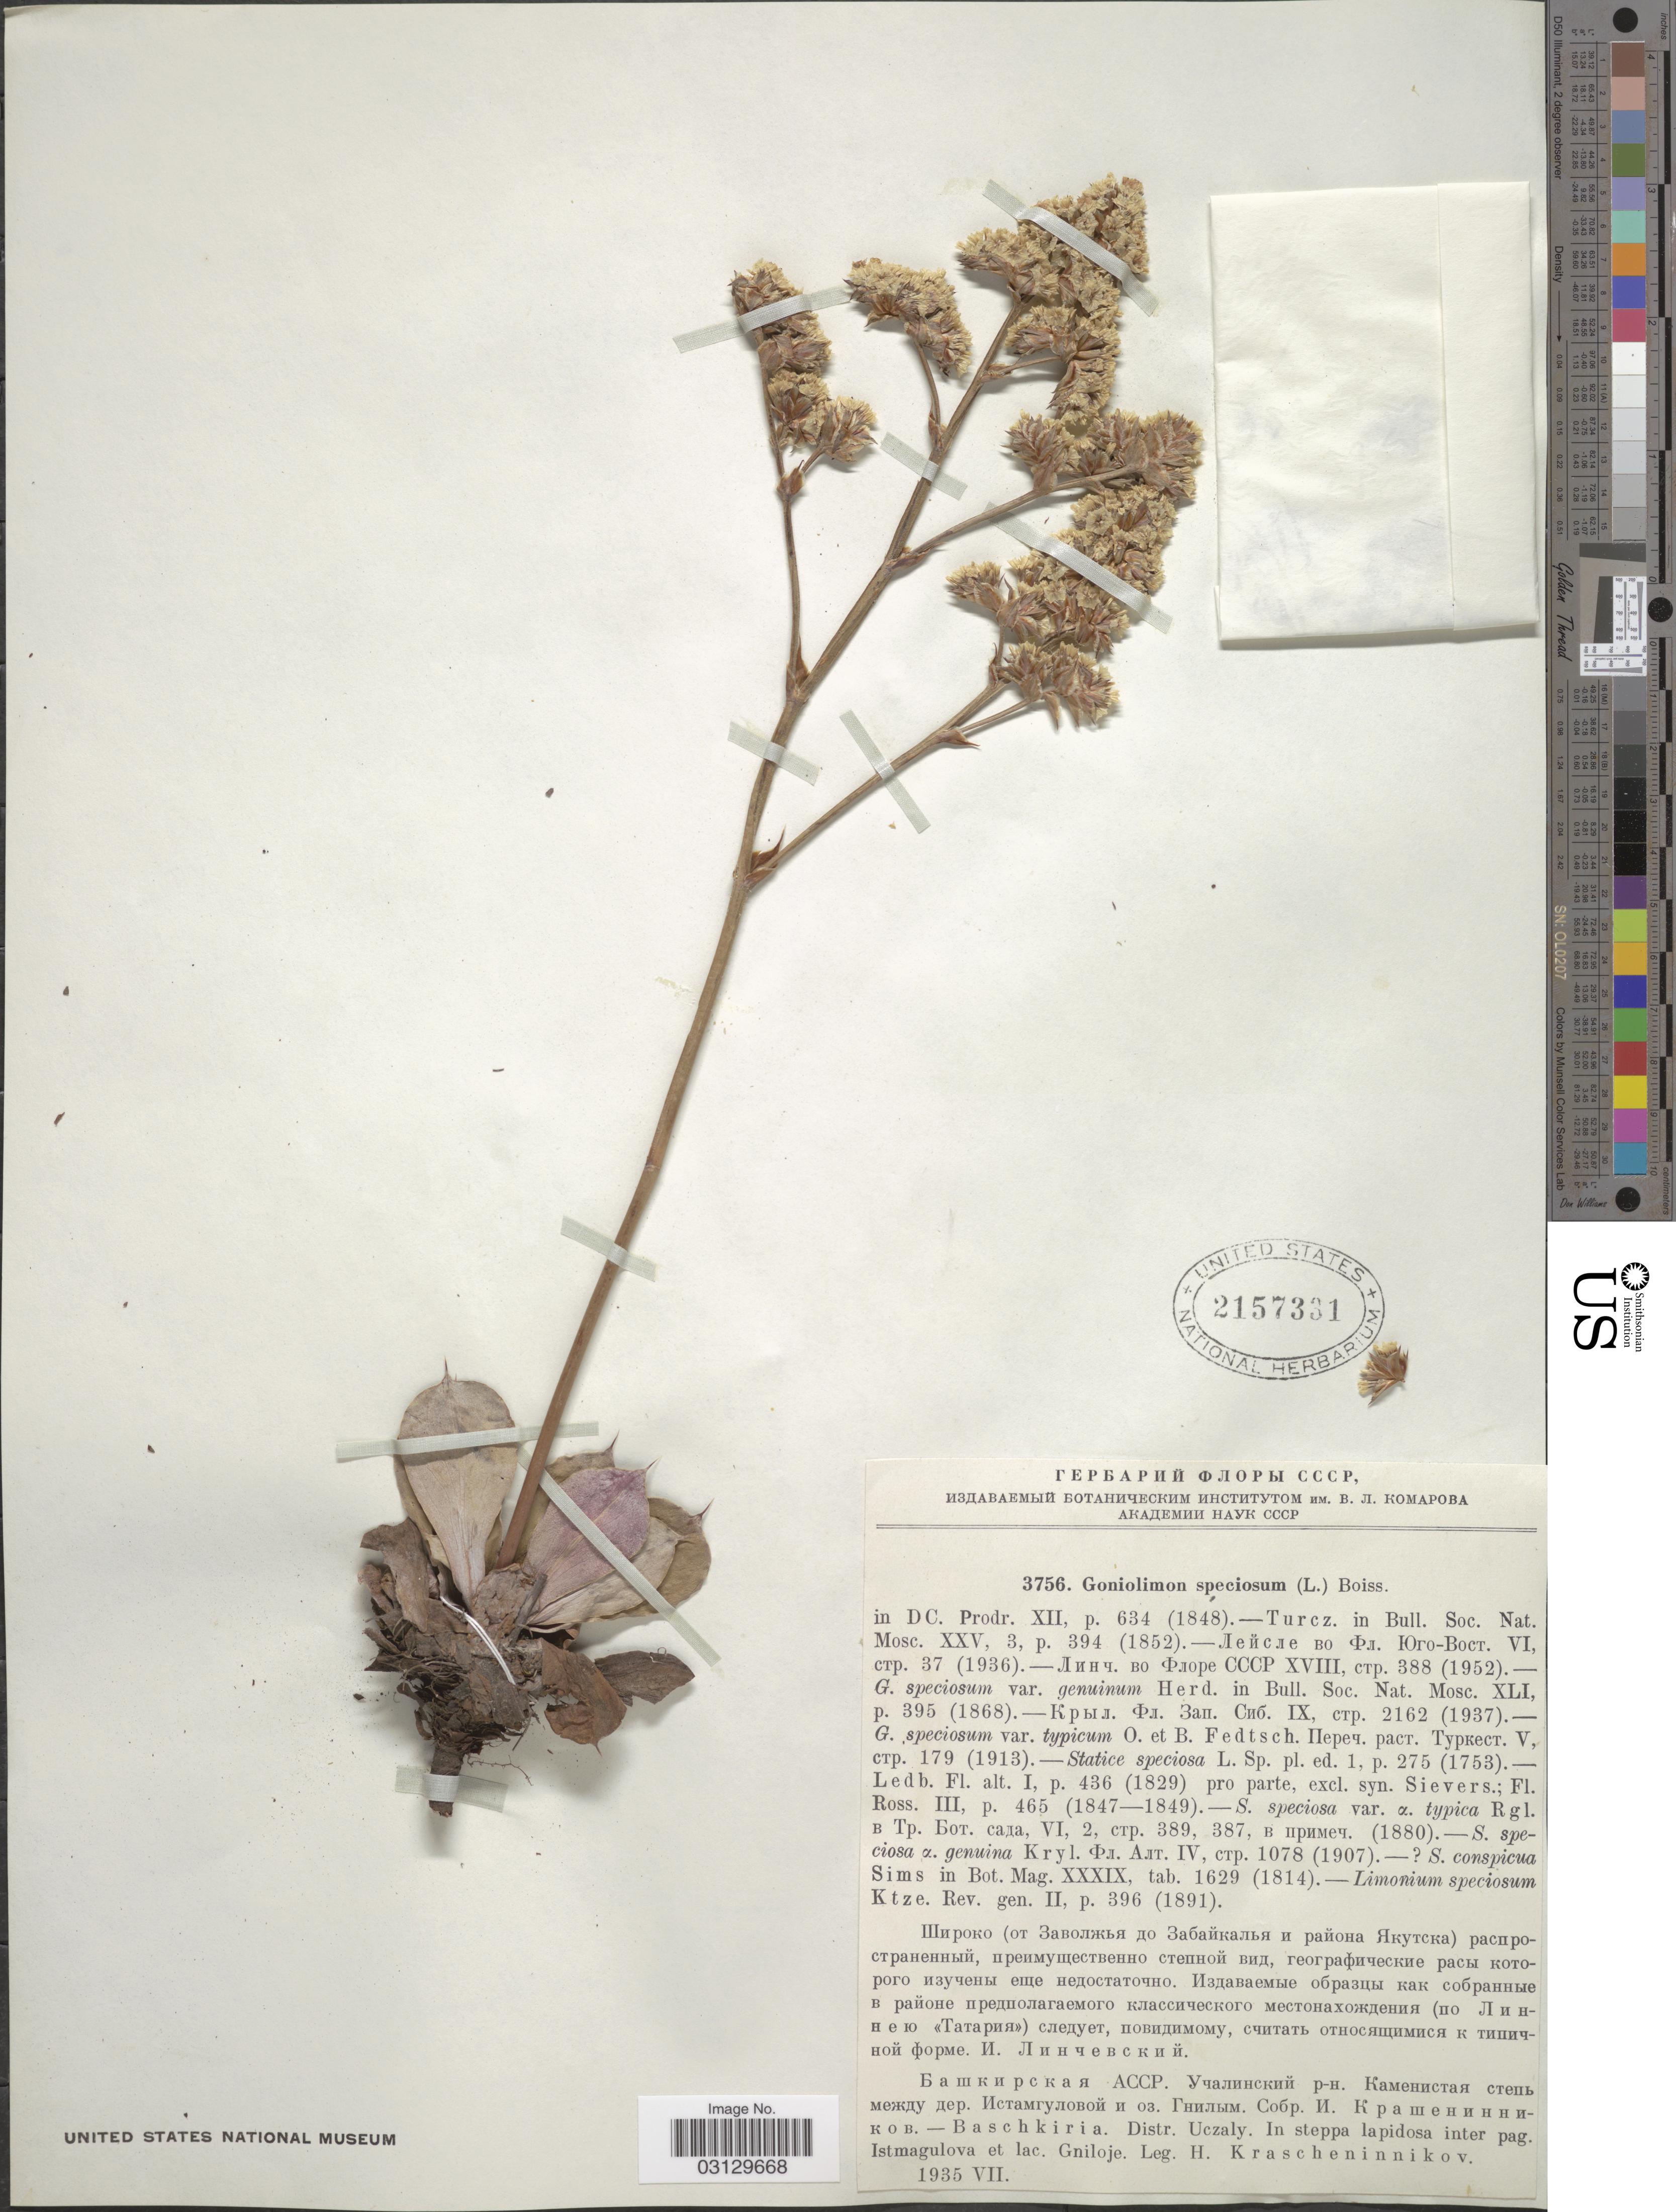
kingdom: Plantae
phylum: Tracheophyta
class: Magnoliopsida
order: Caryophyllales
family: Plumbaginaceae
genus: Goniolimon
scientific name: Goniolimon speciosum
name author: (L.)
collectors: H. Krascheninnikov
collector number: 3756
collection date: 1935-07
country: Russian Federation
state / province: Volgograd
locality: Baschkiria. Distr. Uczaly. Inter pag. Istmagulova et lac. Gniloje.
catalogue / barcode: US 2157331